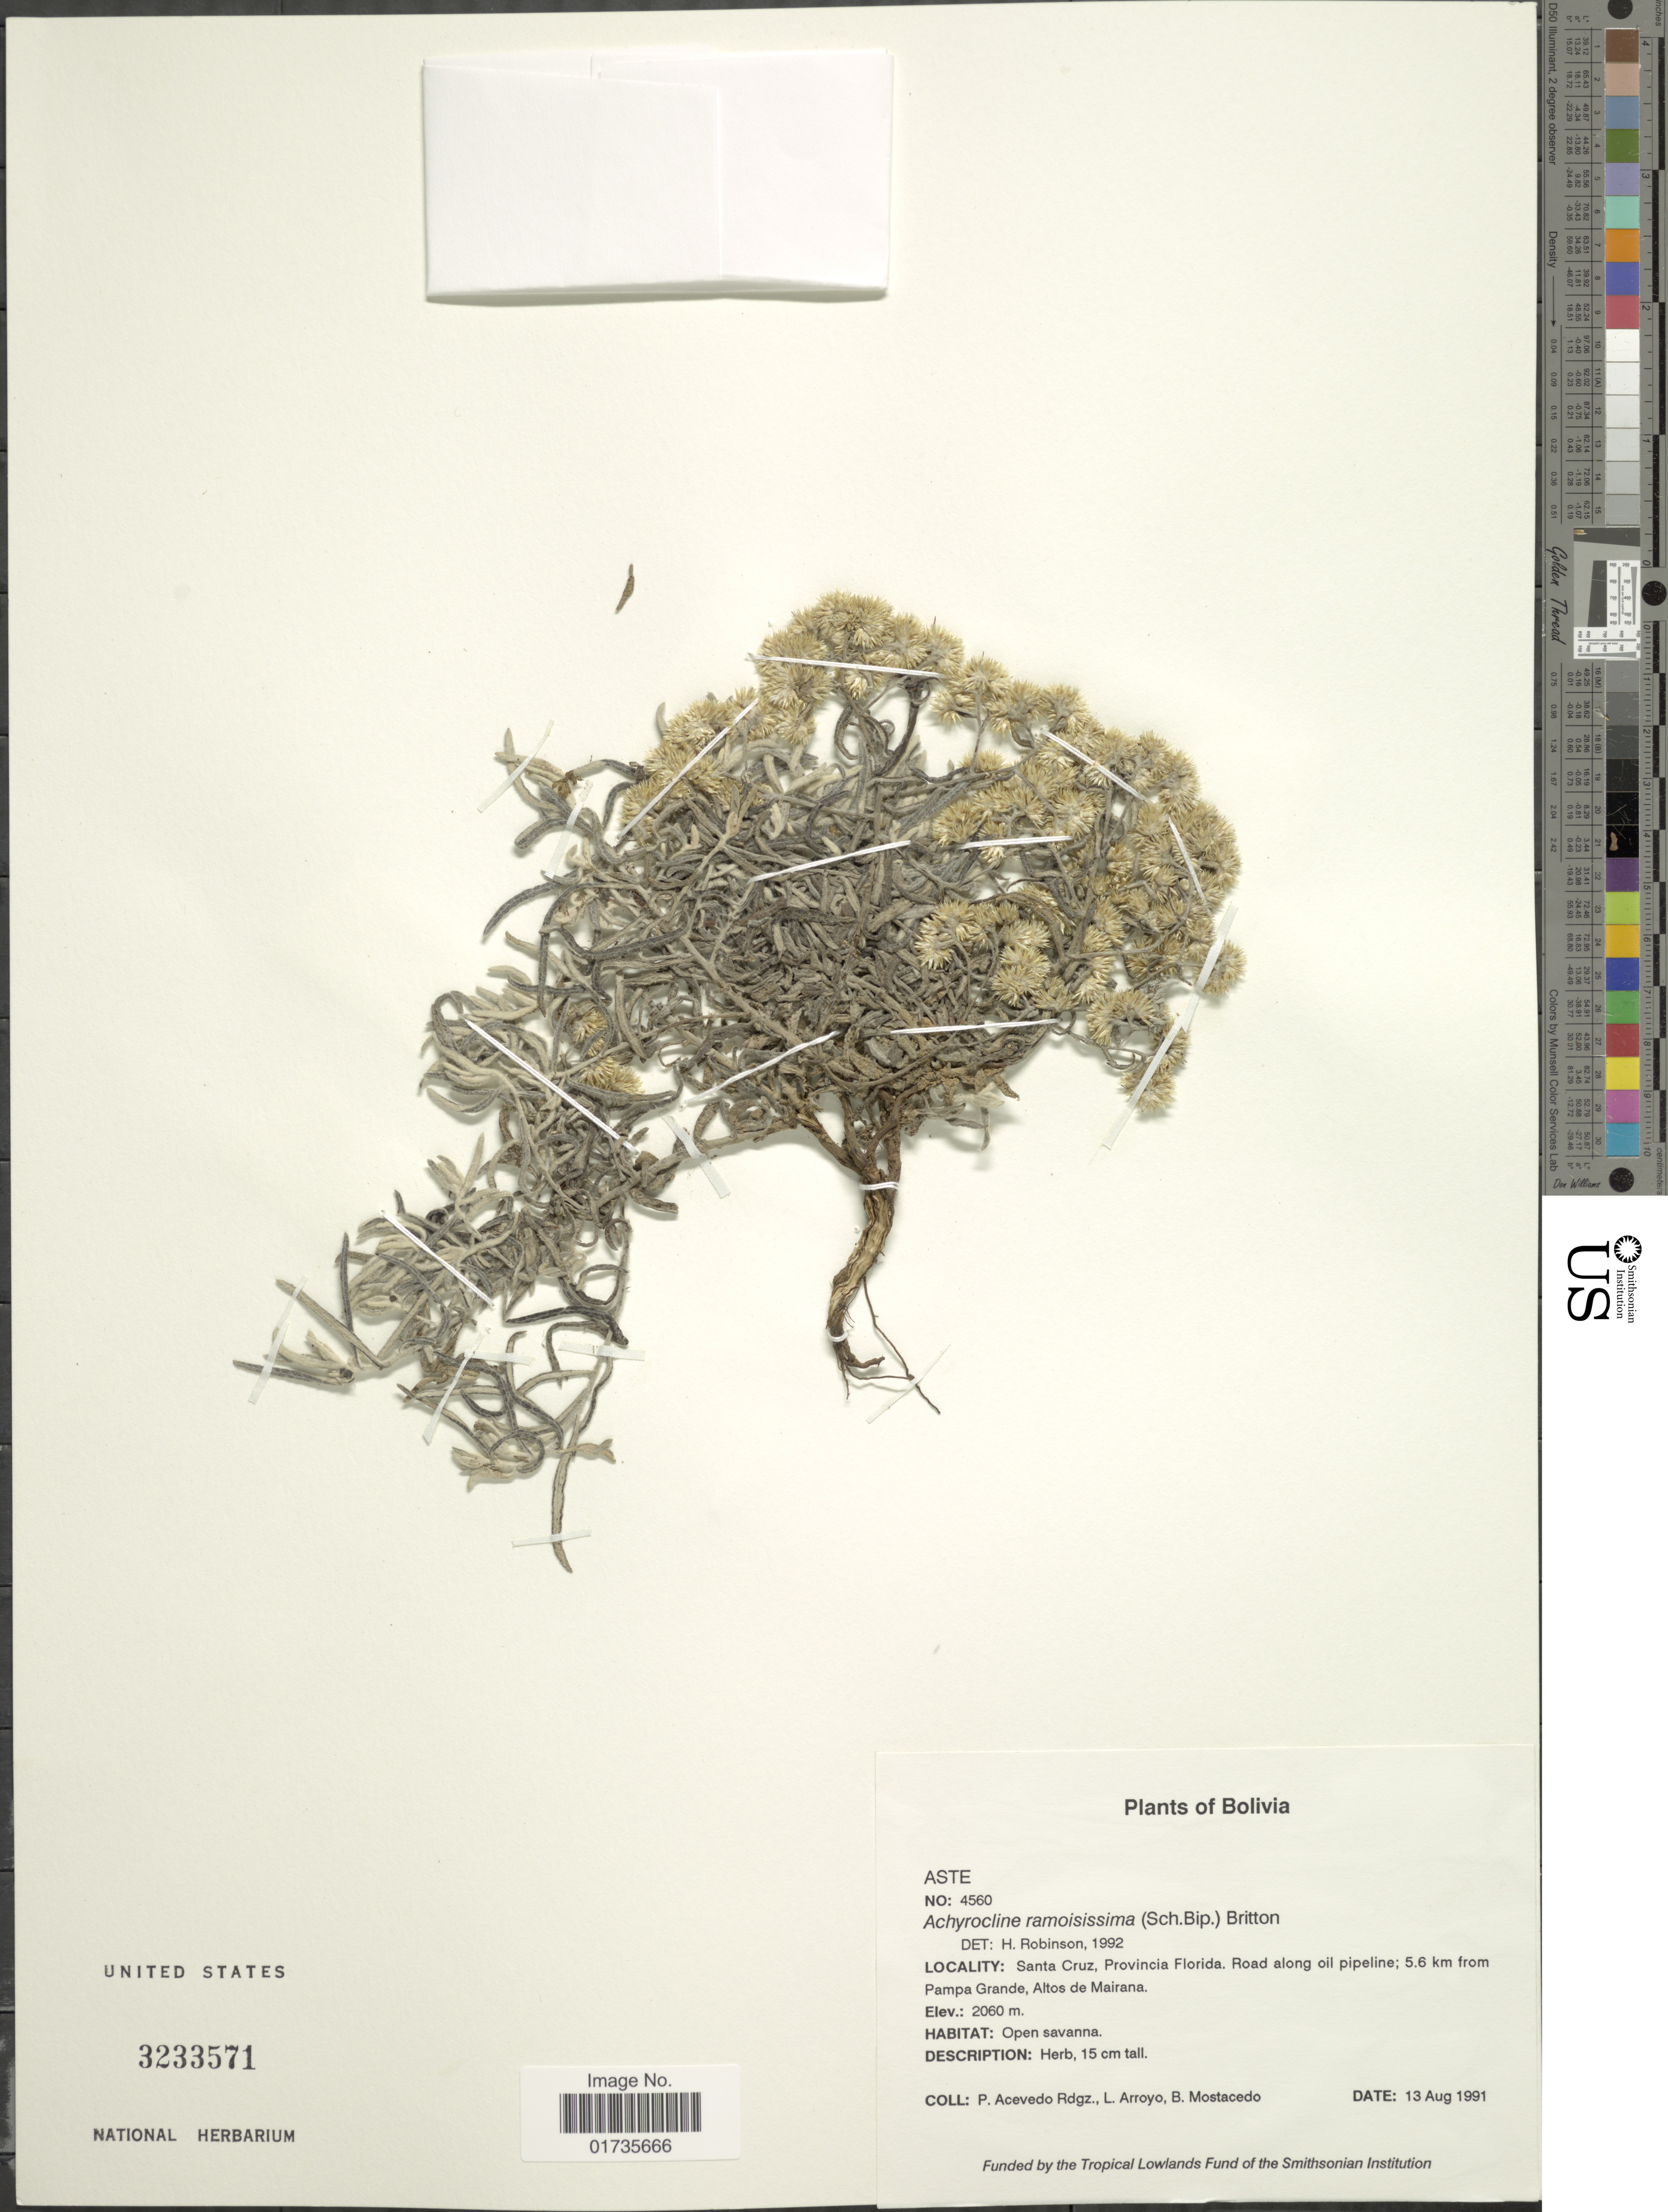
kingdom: Plantae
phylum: Tracheophyta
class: Magnoliopsida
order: Asterales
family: Asteraceae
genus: Achyrocline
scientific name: Achyrocline ramosissima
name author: (Sch. Bip.) Britton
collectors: P. Acevedo-Rodr., L. Arroyo & B. Mostacedo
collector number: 4560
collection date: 1991-08-13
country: Bolivia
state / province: Santa Cruz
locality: Procincia Florida. Road along oil pipeline; 56 km from Pampa Grande, Altos de Mairana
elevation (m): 2060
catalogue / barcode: US 3233571